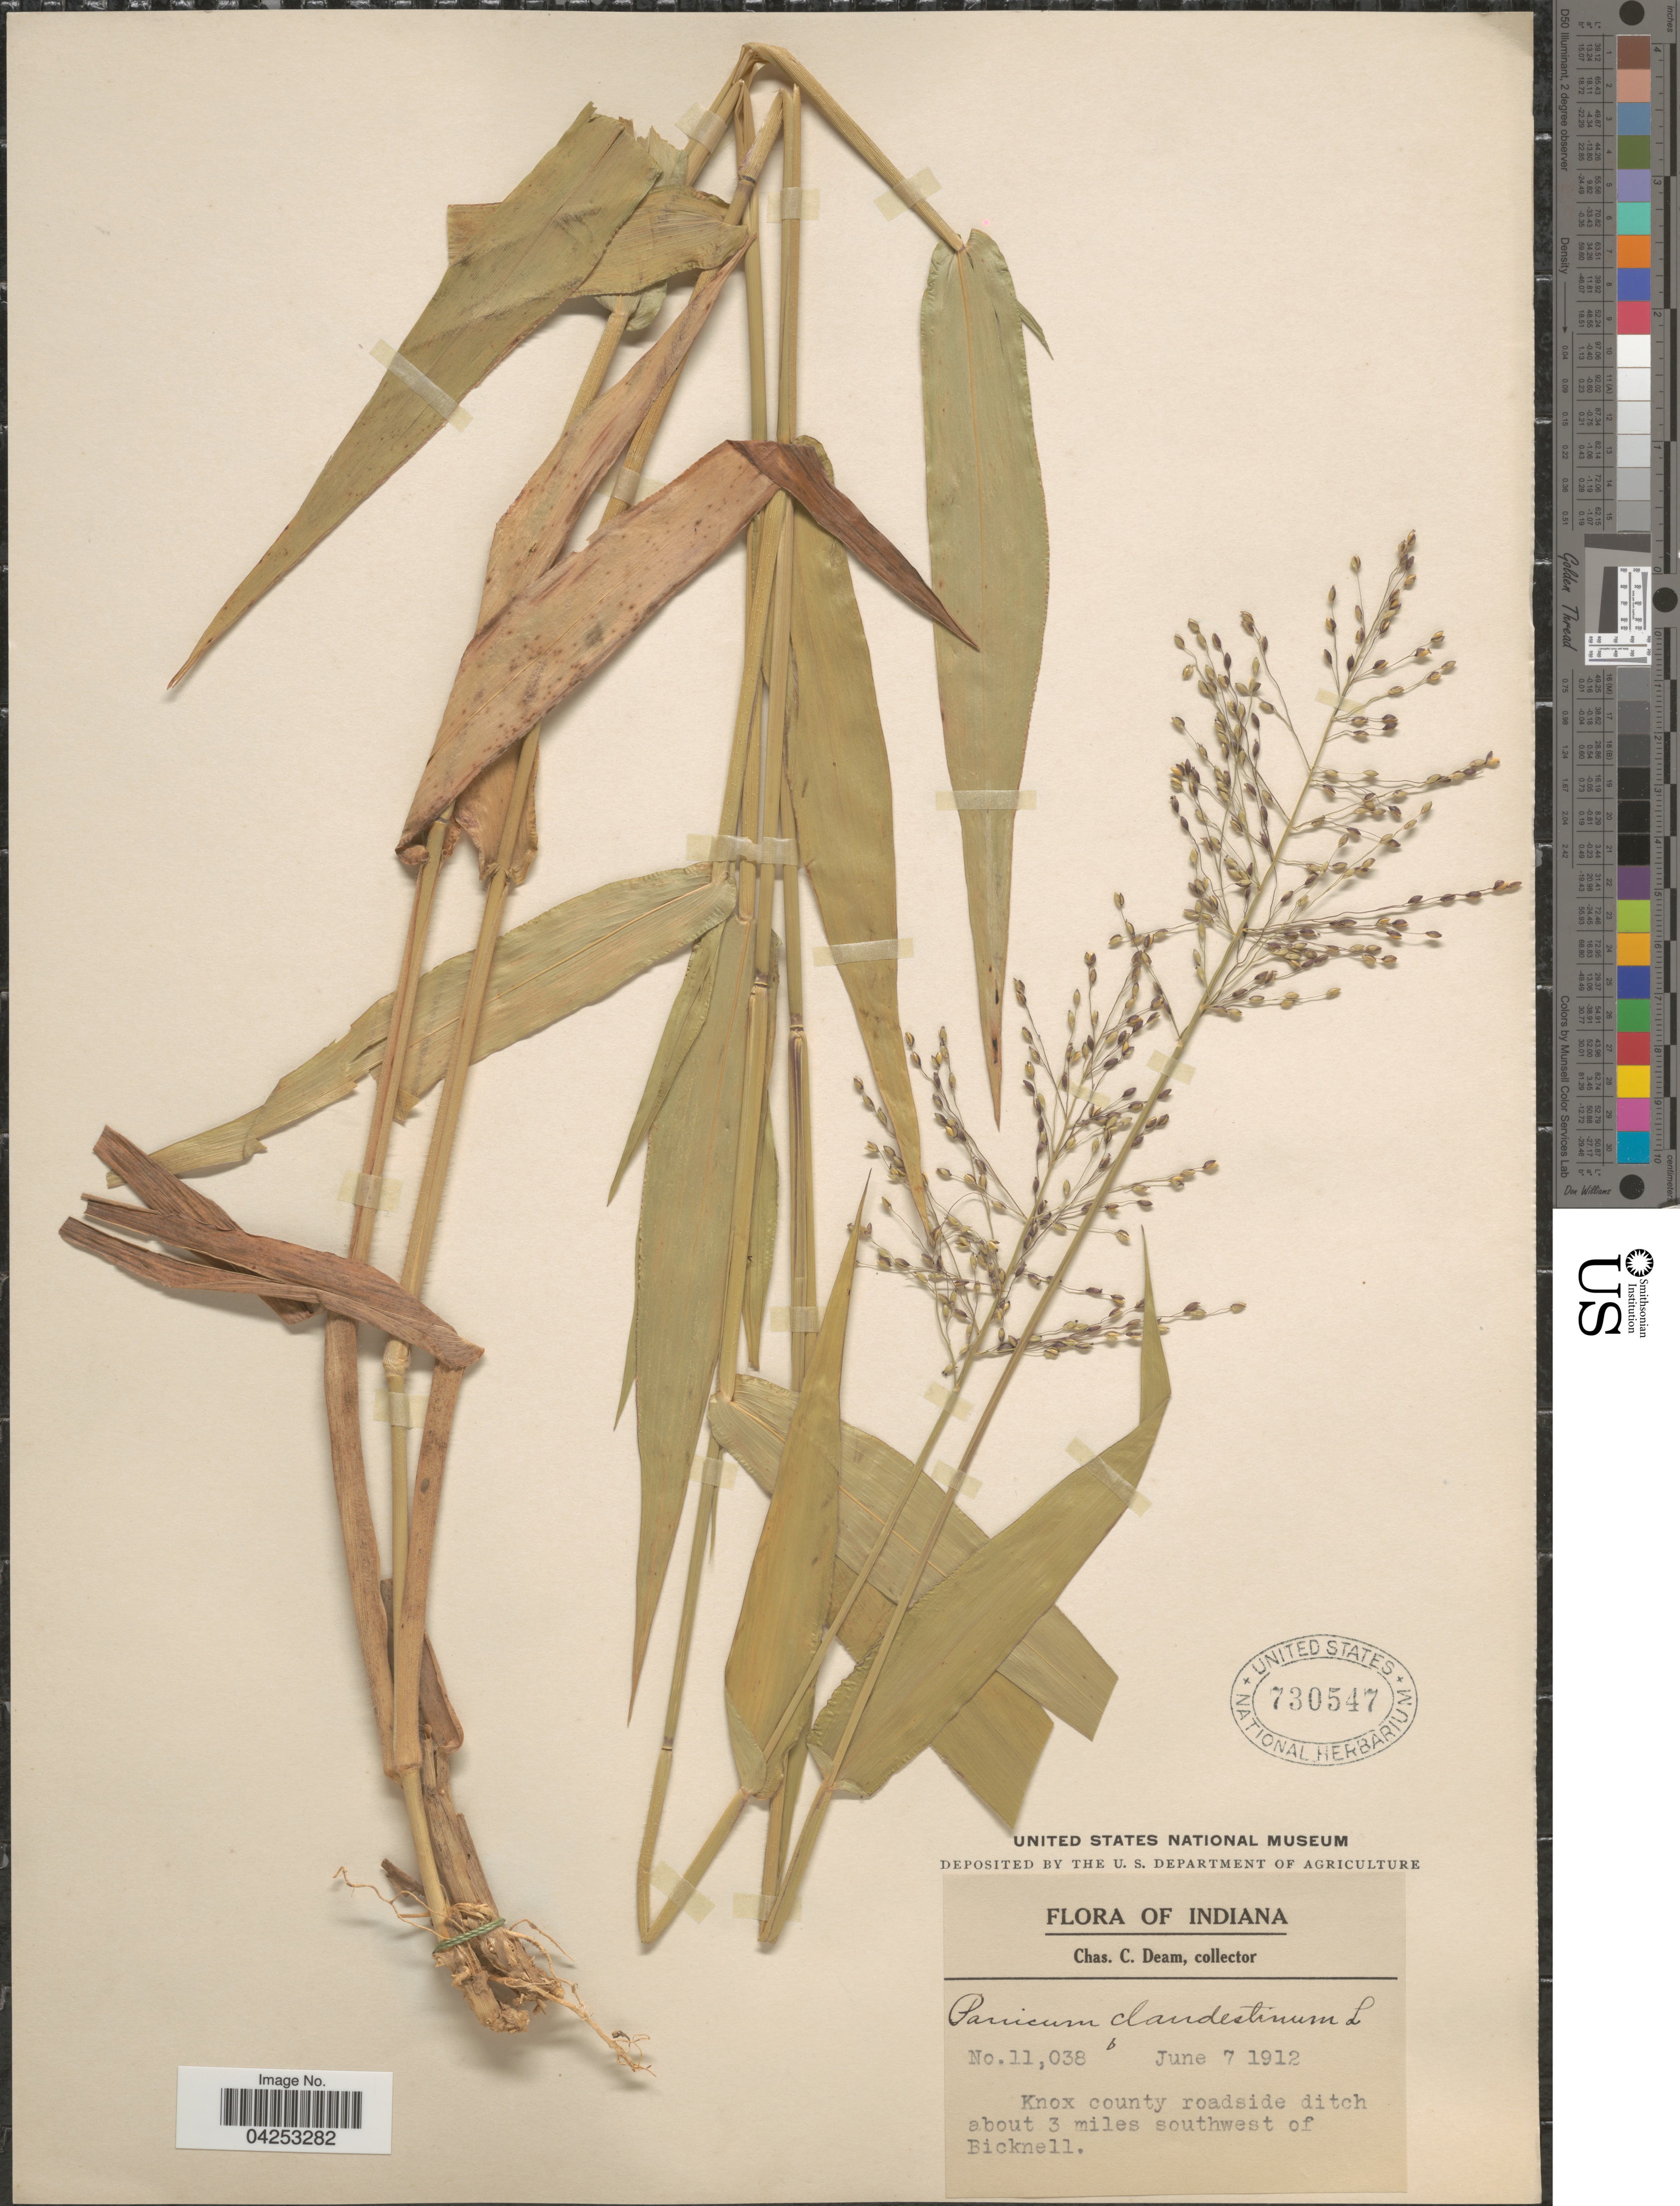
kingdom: Plantae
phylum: Tracheophyta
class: Liliopsida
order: Poales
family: Poaceae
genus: Dichanthelium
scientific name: Dichanthelium clandestinum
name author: (L.) Gould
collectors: C. C. Deam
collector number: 11038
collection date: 1912-06-07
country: United States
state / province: Indiana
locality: Knox county roadside ditch about 3 miles southwest of Bicknell.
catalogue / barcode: US 730547